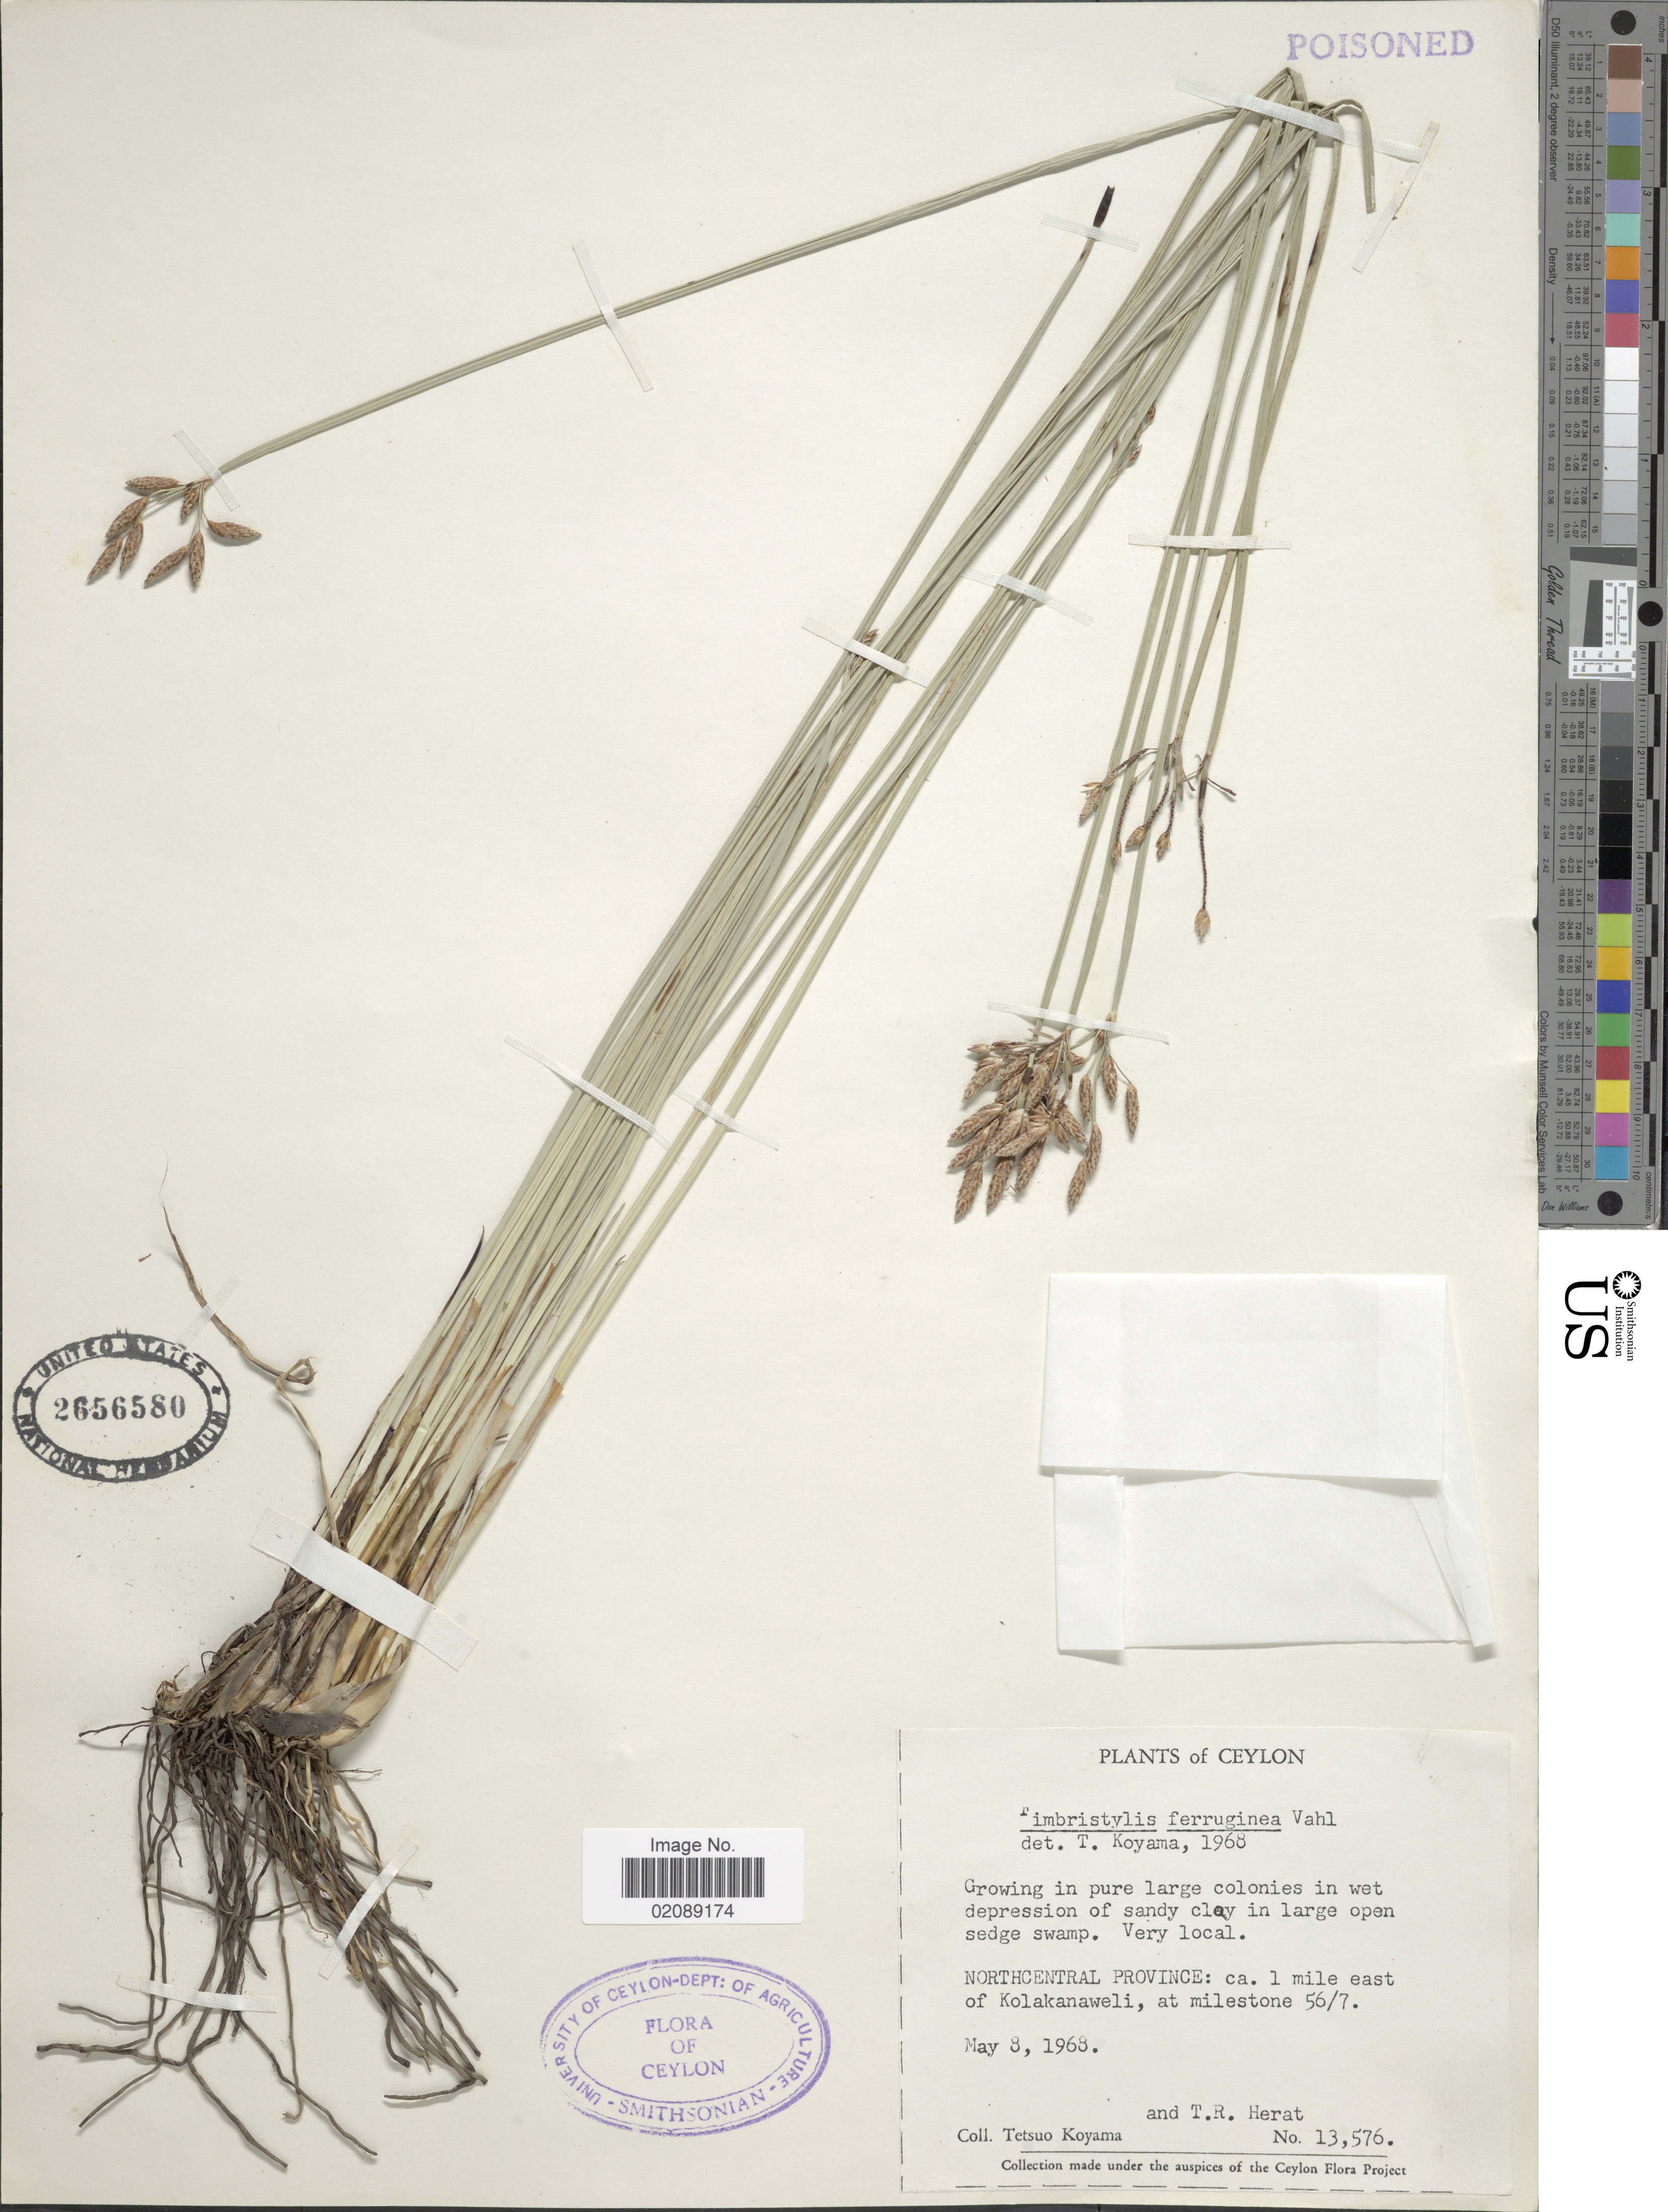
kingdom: Plantae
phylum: Tracheophyta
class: Liliopsida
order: Poales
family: Cyperaceae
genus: Fimbristylis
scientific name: Fimbristylis ferruginea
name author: (L.) Vahl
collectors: T. Koyama & T. R. Herat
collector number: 13576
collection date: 1968-05-08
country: Sri Lanka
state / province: North Central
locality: Ceylon, Northcentral Province: ca. 1 mile east of Kolakanaweli, at milestone 56/7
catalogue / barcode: US 2656580